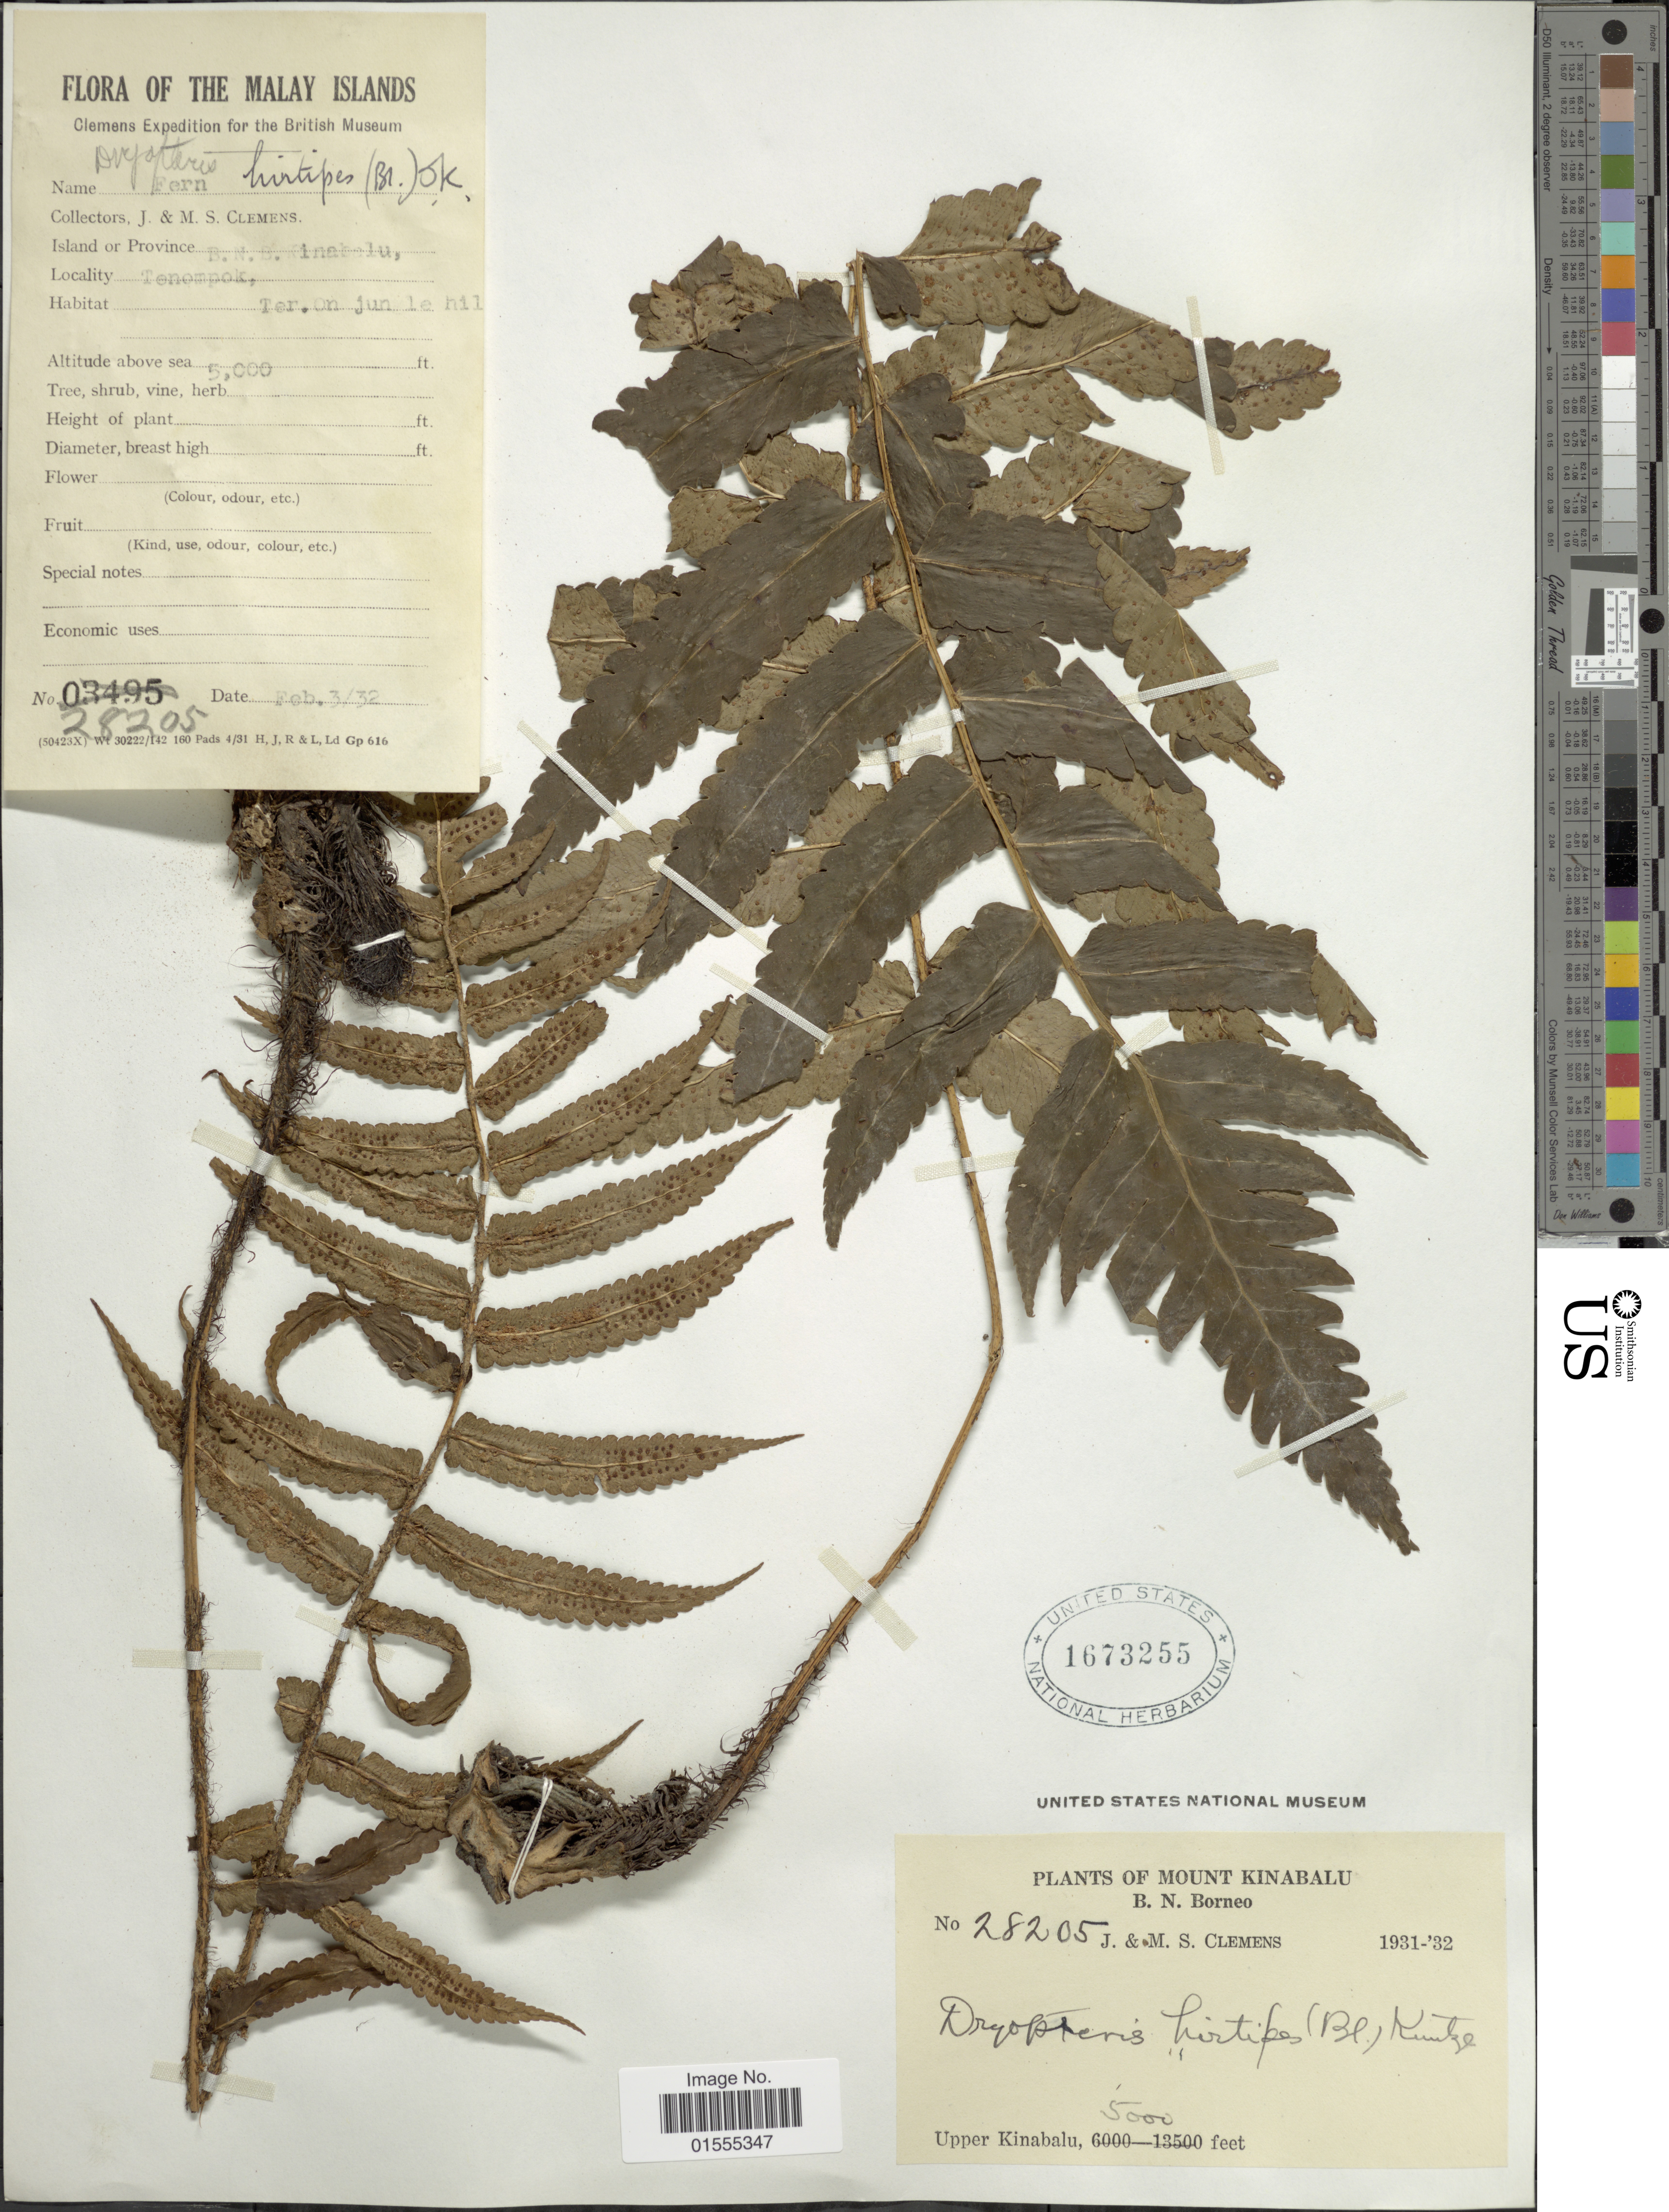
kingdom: Plantae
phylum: Tracheophyta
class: Polypodiopsida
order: Polypodiales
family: Dryopteridaceae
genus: Dryopteris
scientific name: Dryopteris hirtipes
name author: (Blume) Kuntze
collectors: J. Clemens & M. S. Clemens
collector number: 28205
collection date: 1932-02-03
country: Malaysia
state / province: Sabah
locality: Mount Kinabalu, B.N. Borneo, Upper Kinabalu, The Malay Islands, B.N.B. Kinabalu, Tenompok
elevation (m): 1524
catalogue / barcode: US 1673255